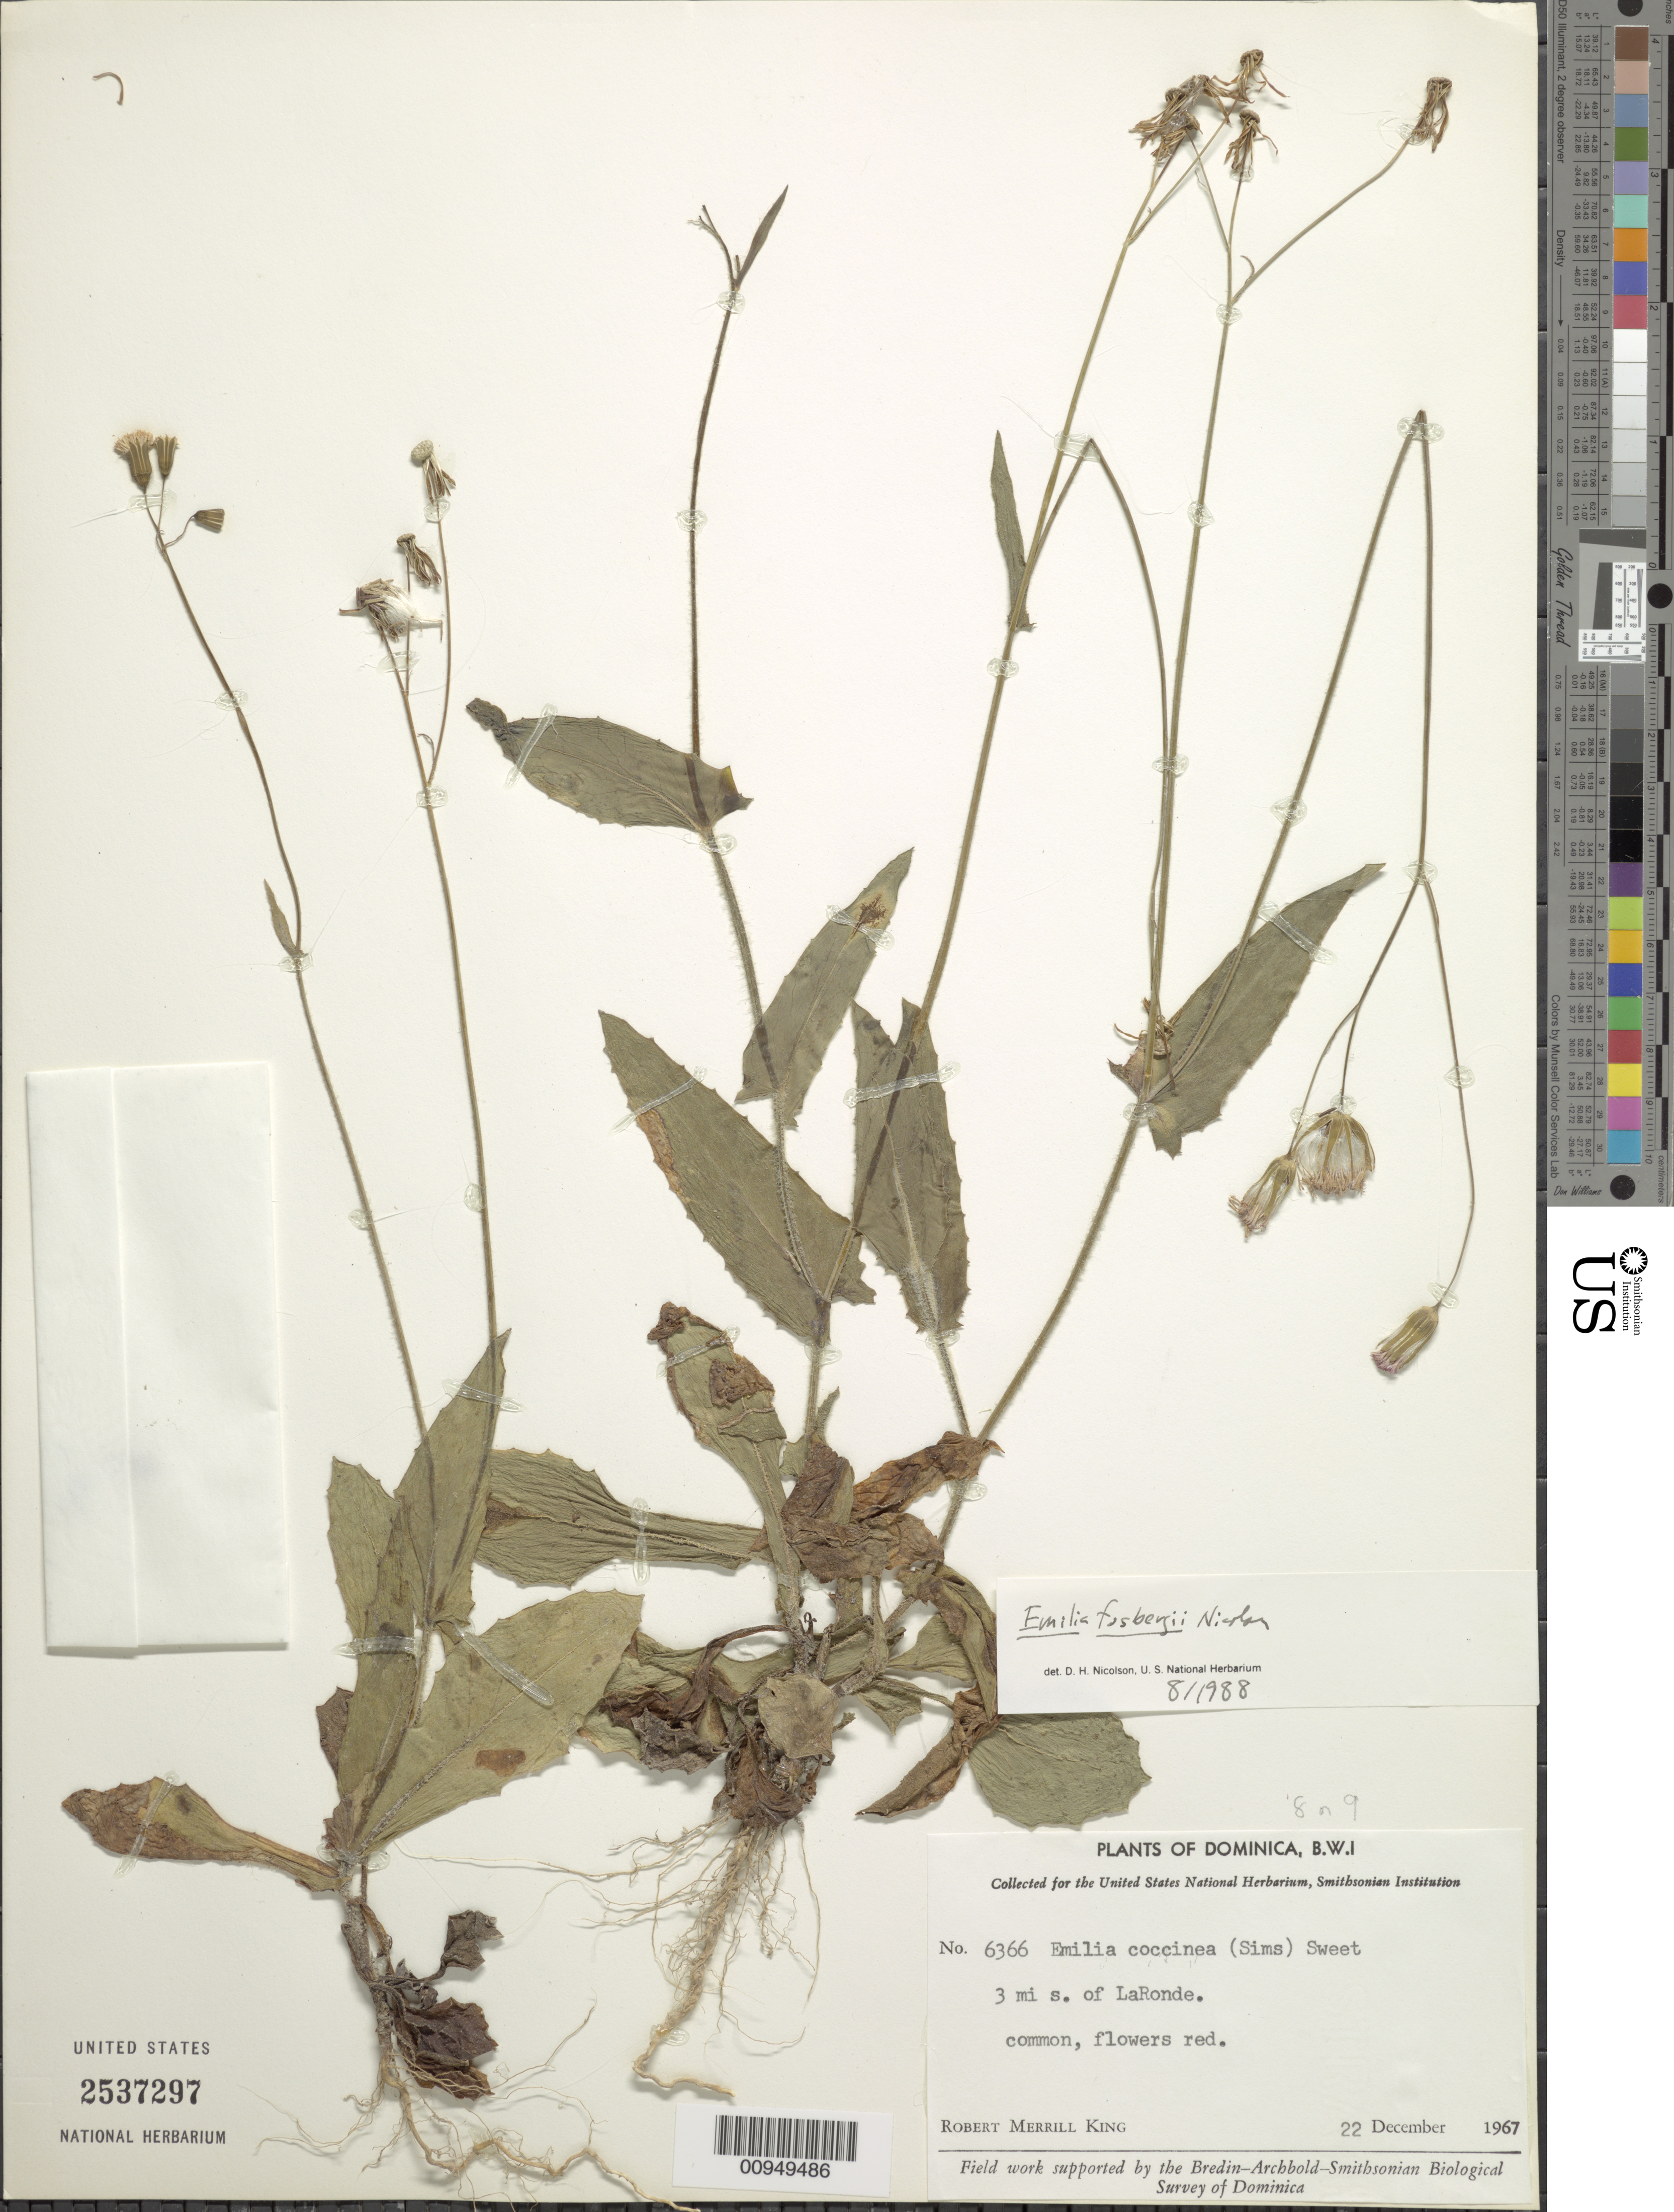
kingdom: Plantae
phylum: Tracheophyta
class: Magnoliopsida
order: Asterales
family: Asteraceae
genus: Emilia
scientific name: Emilia fosbergii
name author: Nicolson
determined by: Nicolson, Dan H.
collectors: R. M. King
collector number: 6366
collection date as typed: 22 Dec 1967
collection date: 1967-12-22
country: Dominica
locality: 3 mi S of LaRonde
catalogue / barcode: US 2537297